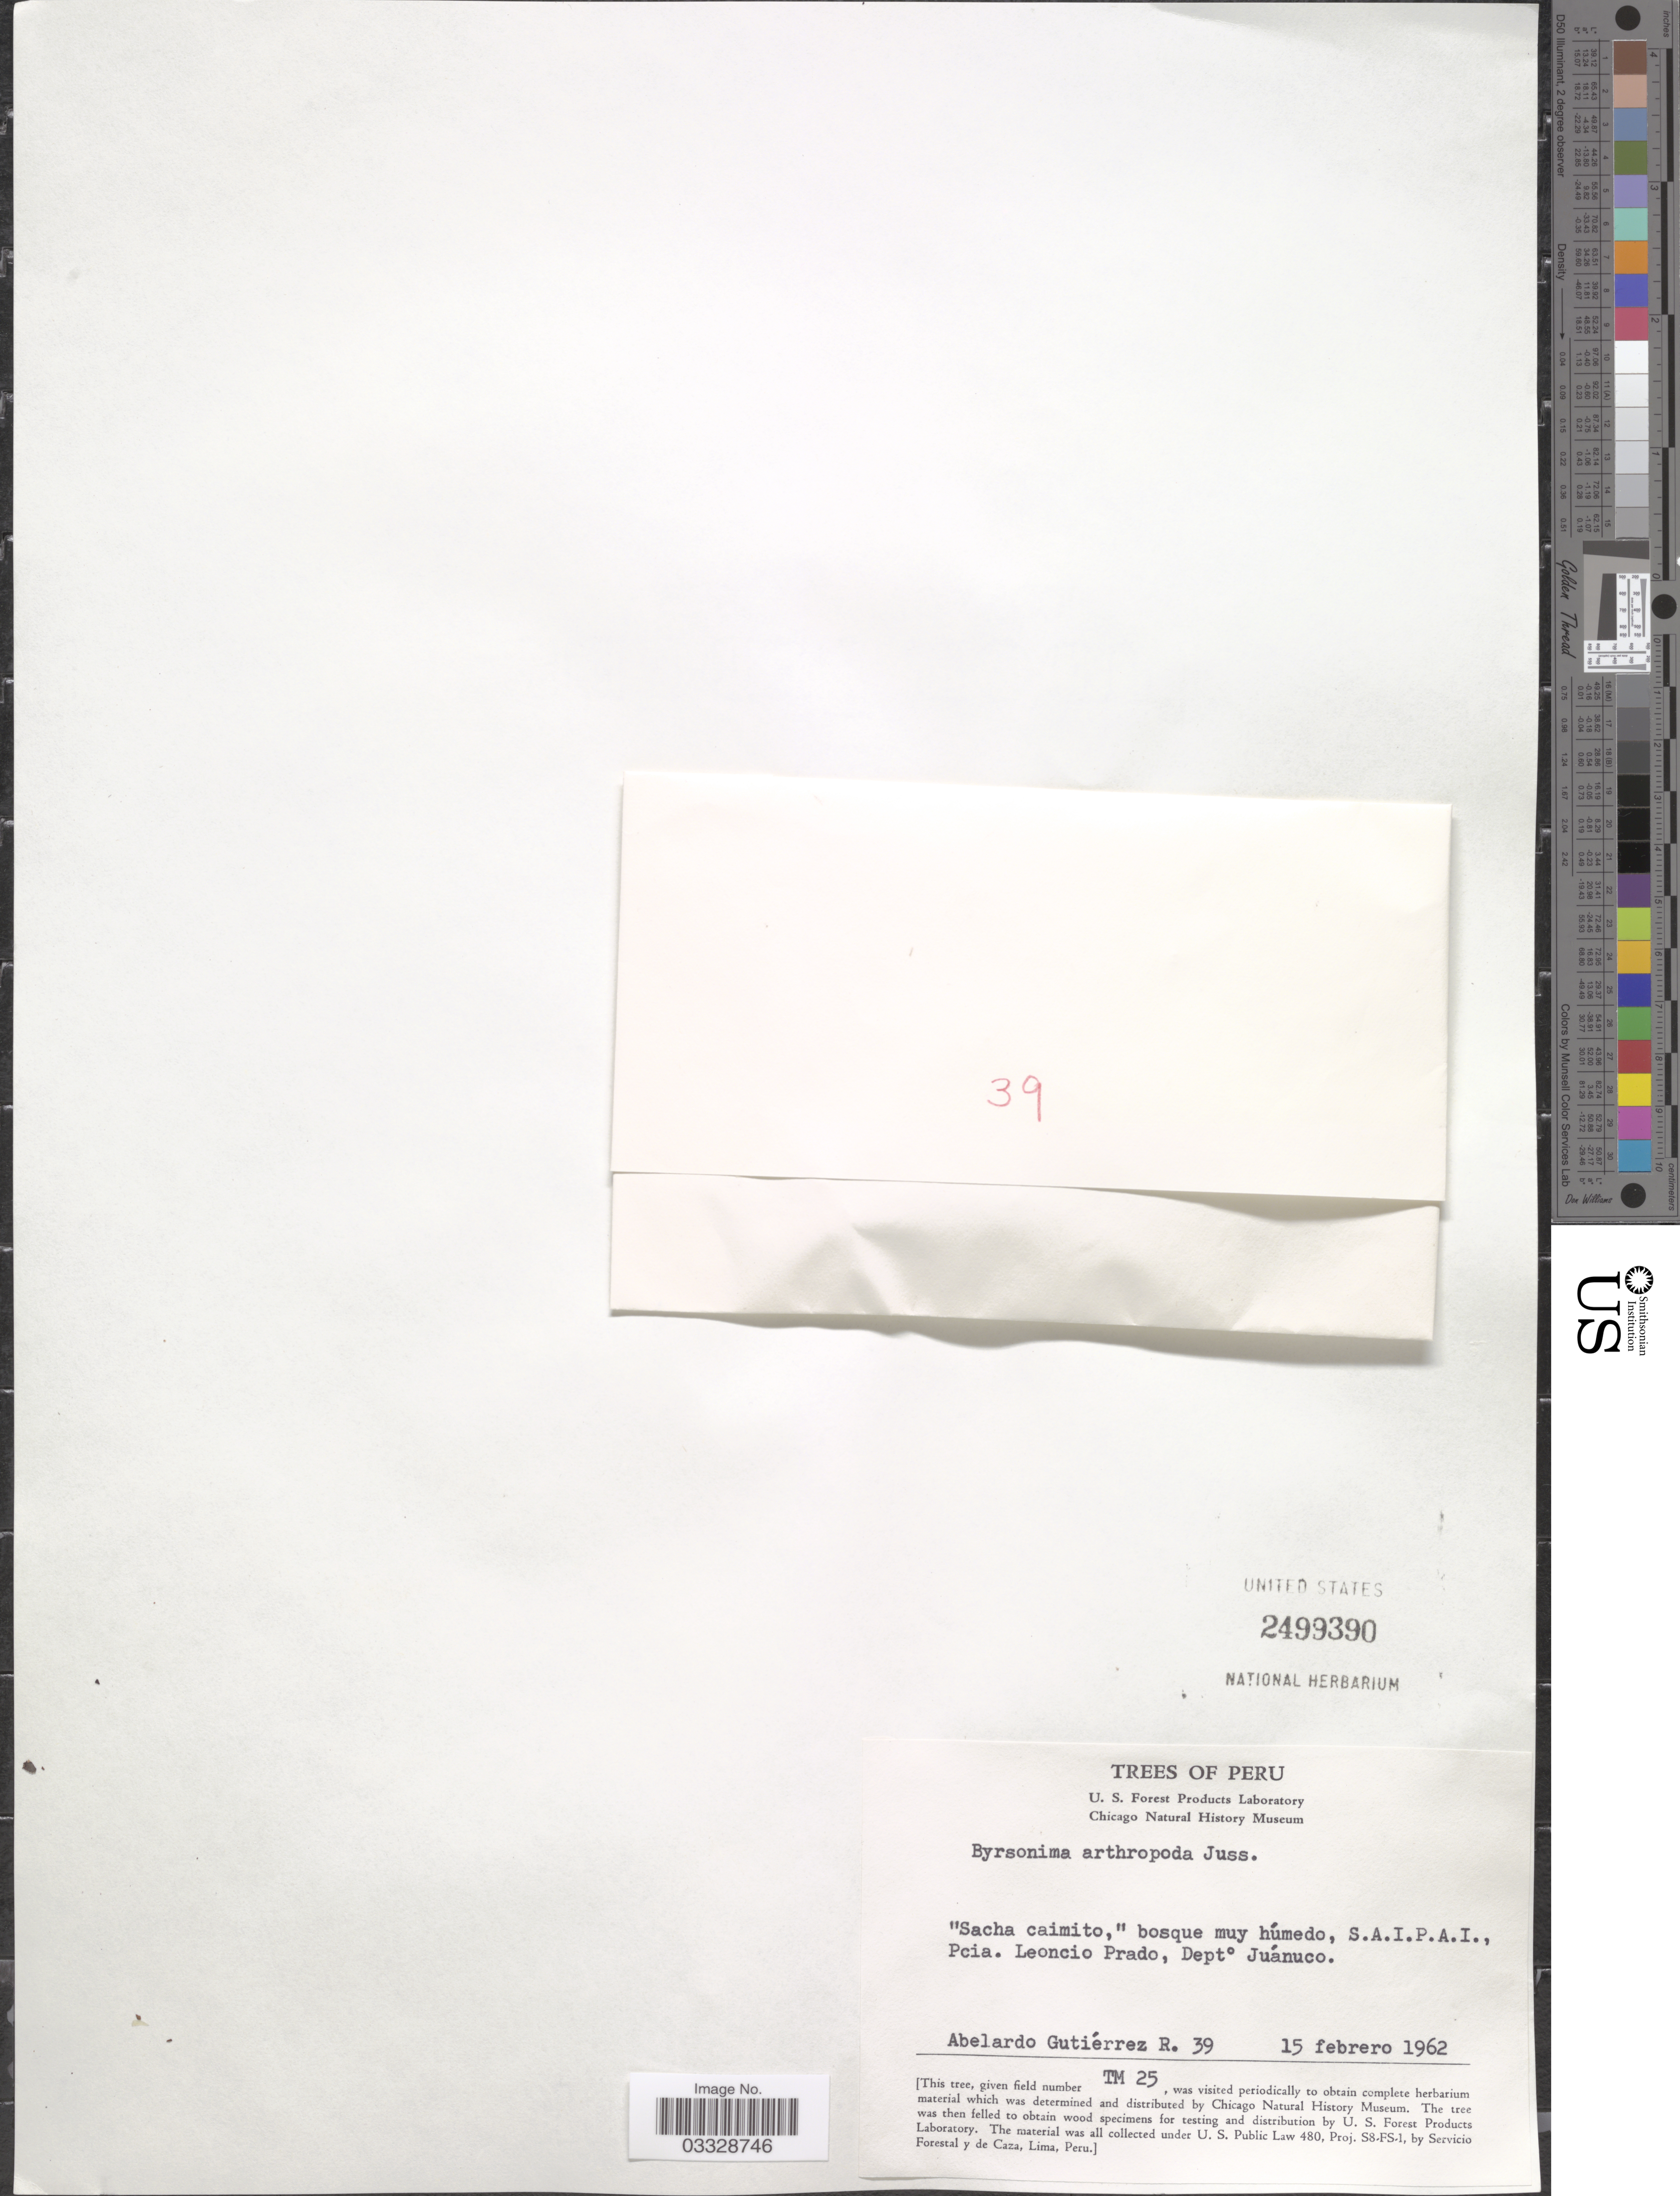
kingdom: Plantae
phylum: Tracheophyta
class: Magnoliopsida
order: Malpighiales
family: Malpighiaceae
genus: Byrsonima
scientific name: Byrsonima arthropoda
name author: A. Juss.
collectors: A. Gutiérrez R.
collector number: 39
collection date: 1962-02-15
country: Peru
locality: Bosque muy húmedo, S.A.I.P.A.I., Pcia. Leoncio Prado, Dept° Juánuco.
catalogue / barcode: US 2499390